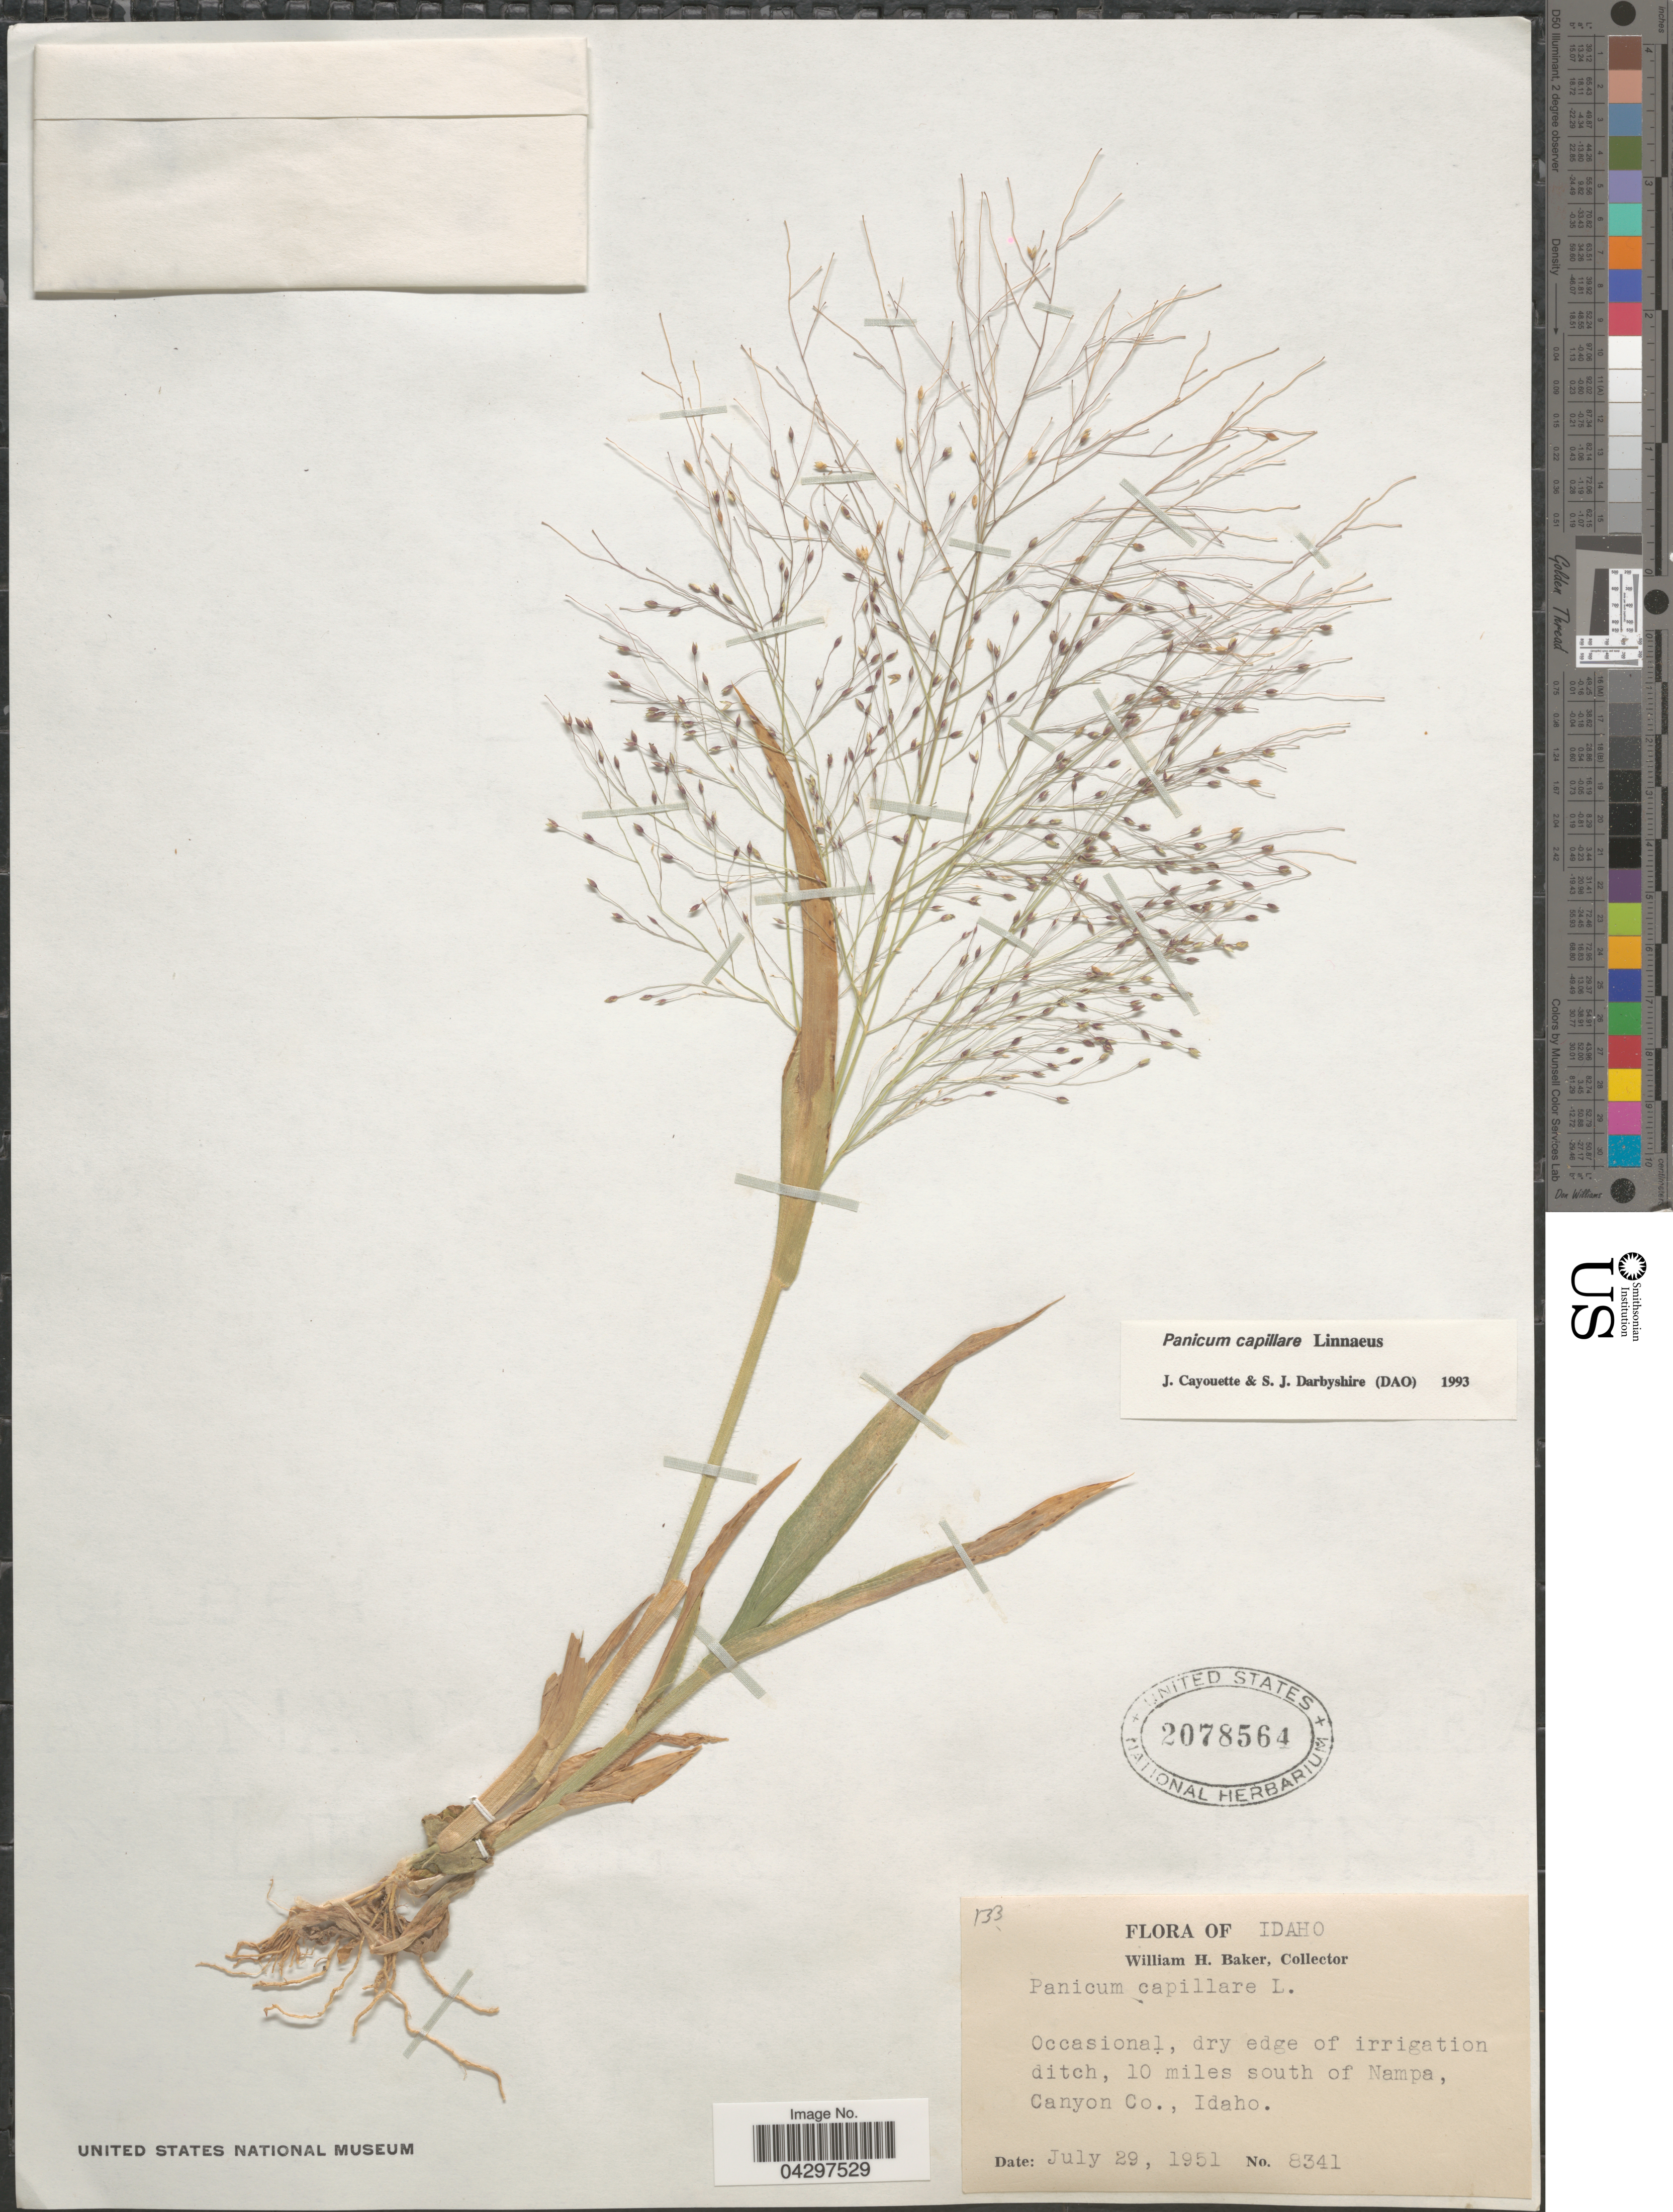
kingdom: Plantae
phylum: Tracheophyta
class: Liliopsida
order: Poales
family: Poaceae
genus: Panicum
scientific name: Panicum capillare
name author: L.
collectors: W. H. Baker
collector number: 8341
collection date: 1951-07-29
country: United States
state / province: Idaho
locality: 10 miles south of Nampa, Canyon Co.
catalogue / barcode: US 2078564